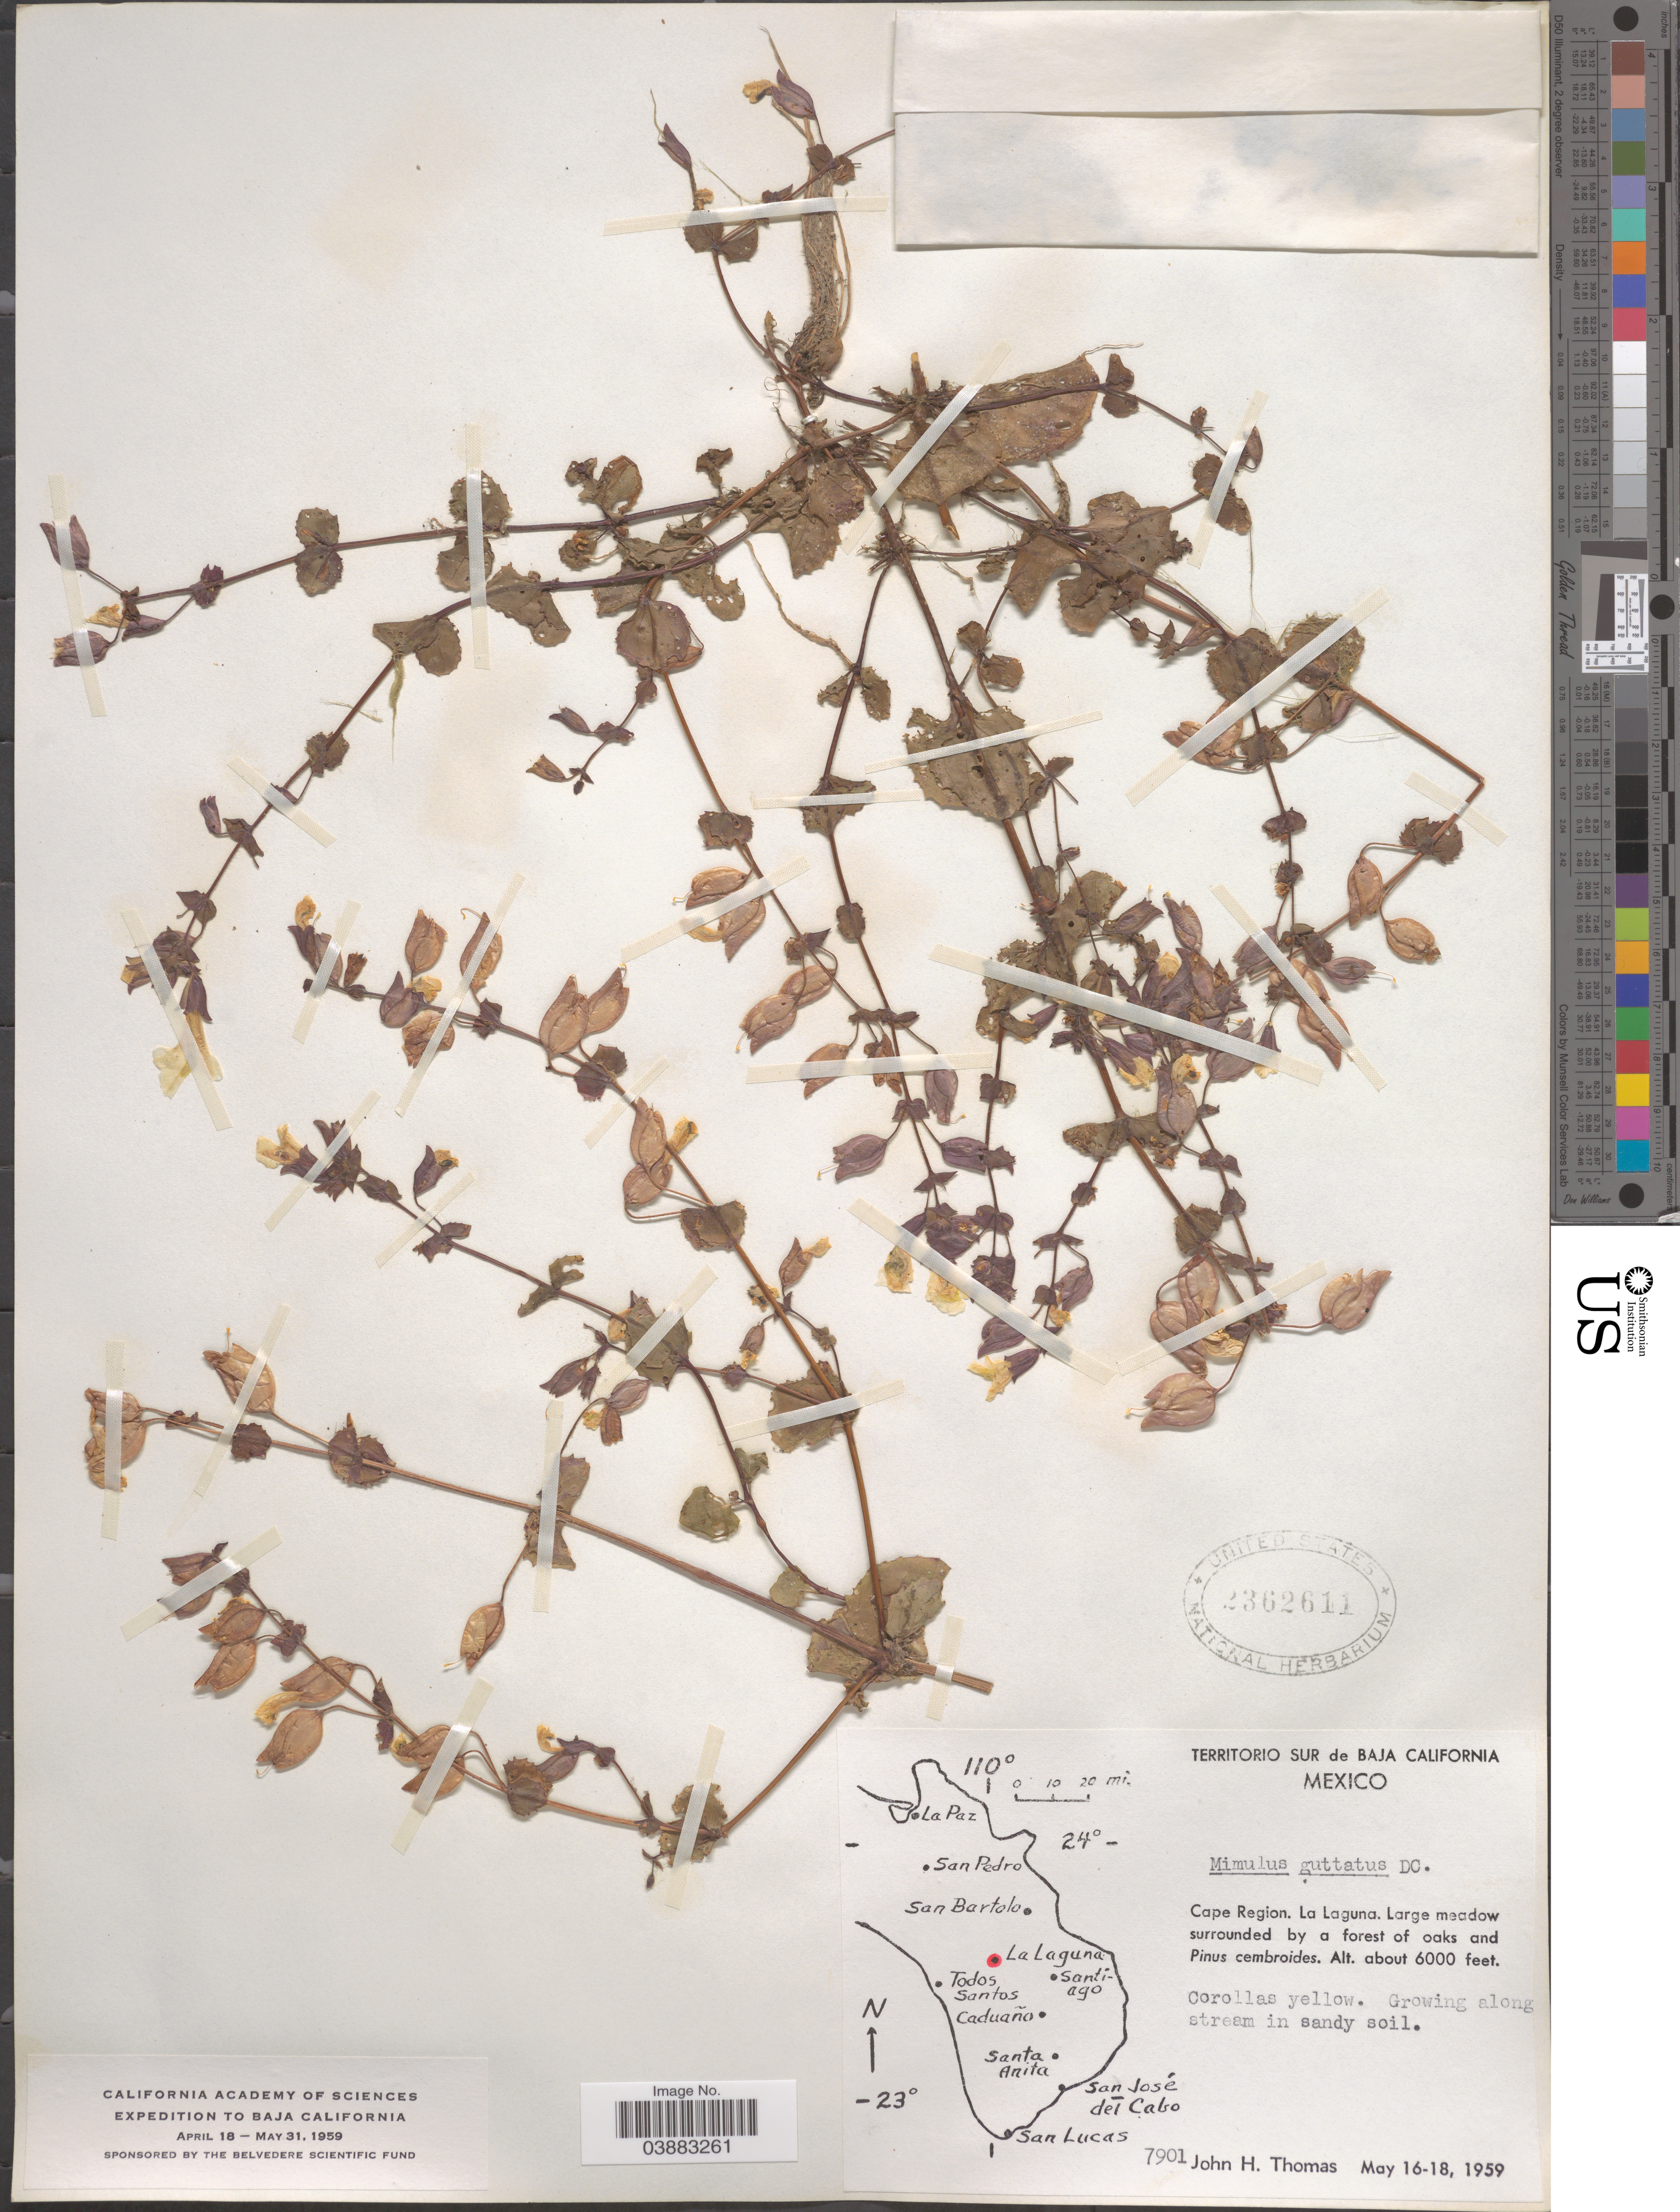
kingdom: Plantae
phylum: Tracheophyta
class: Magnoliopsida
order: Lamiales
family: Phrymaceae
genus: Mimulus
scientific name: Mimulus guttatus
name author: DC.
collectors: J. H. Thomas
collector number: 7901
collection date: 1959-05-16/1959-05-18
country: Mexico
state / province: Baja California Sur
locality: Territorio Sur de Baja California. Cape Region. La Laguna.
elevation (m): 1829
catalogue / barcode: US 2362611